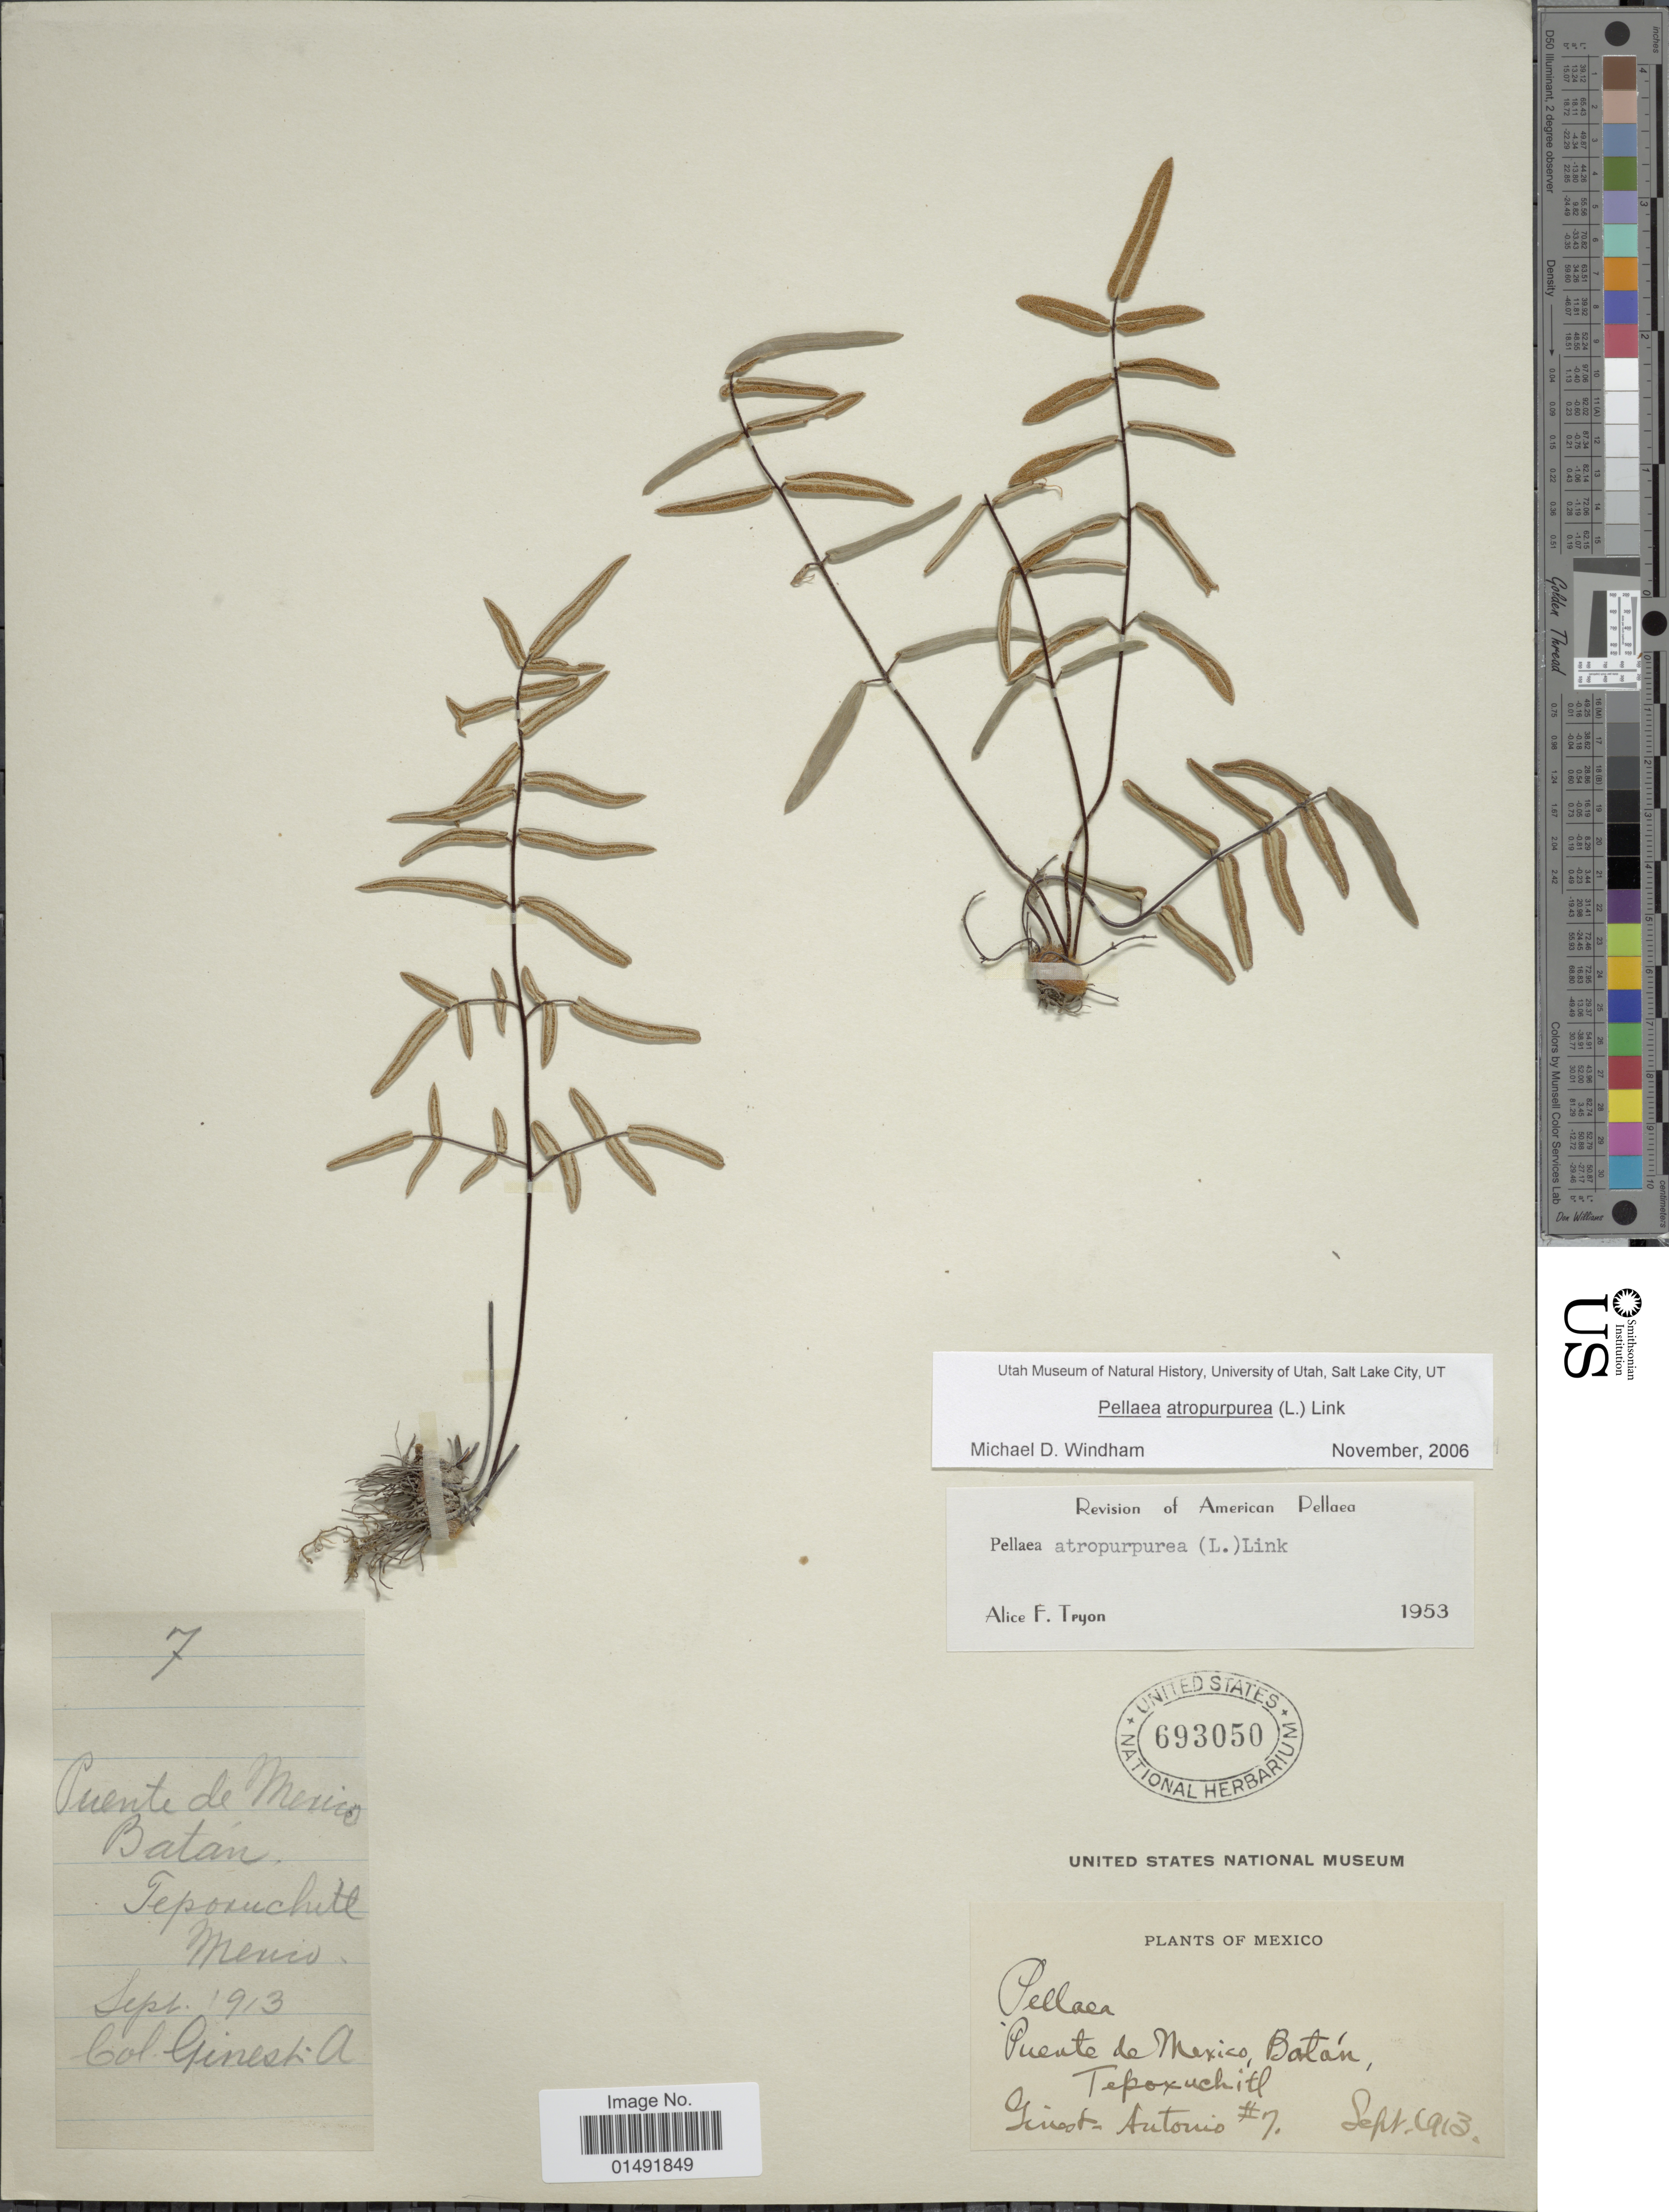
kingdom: Plantae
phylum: Tracheophyta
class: Polypodiopsida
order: Polypodiales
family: Pteridaceae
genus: Pellaea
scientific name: Pellaea atropurpurea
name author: (L.) Link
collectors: Ginesh-Antonio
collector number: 7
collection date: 1913-09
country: Mexico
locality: Puente de Mexico, Batán, Tepoxuchtil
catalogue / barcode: US 693050